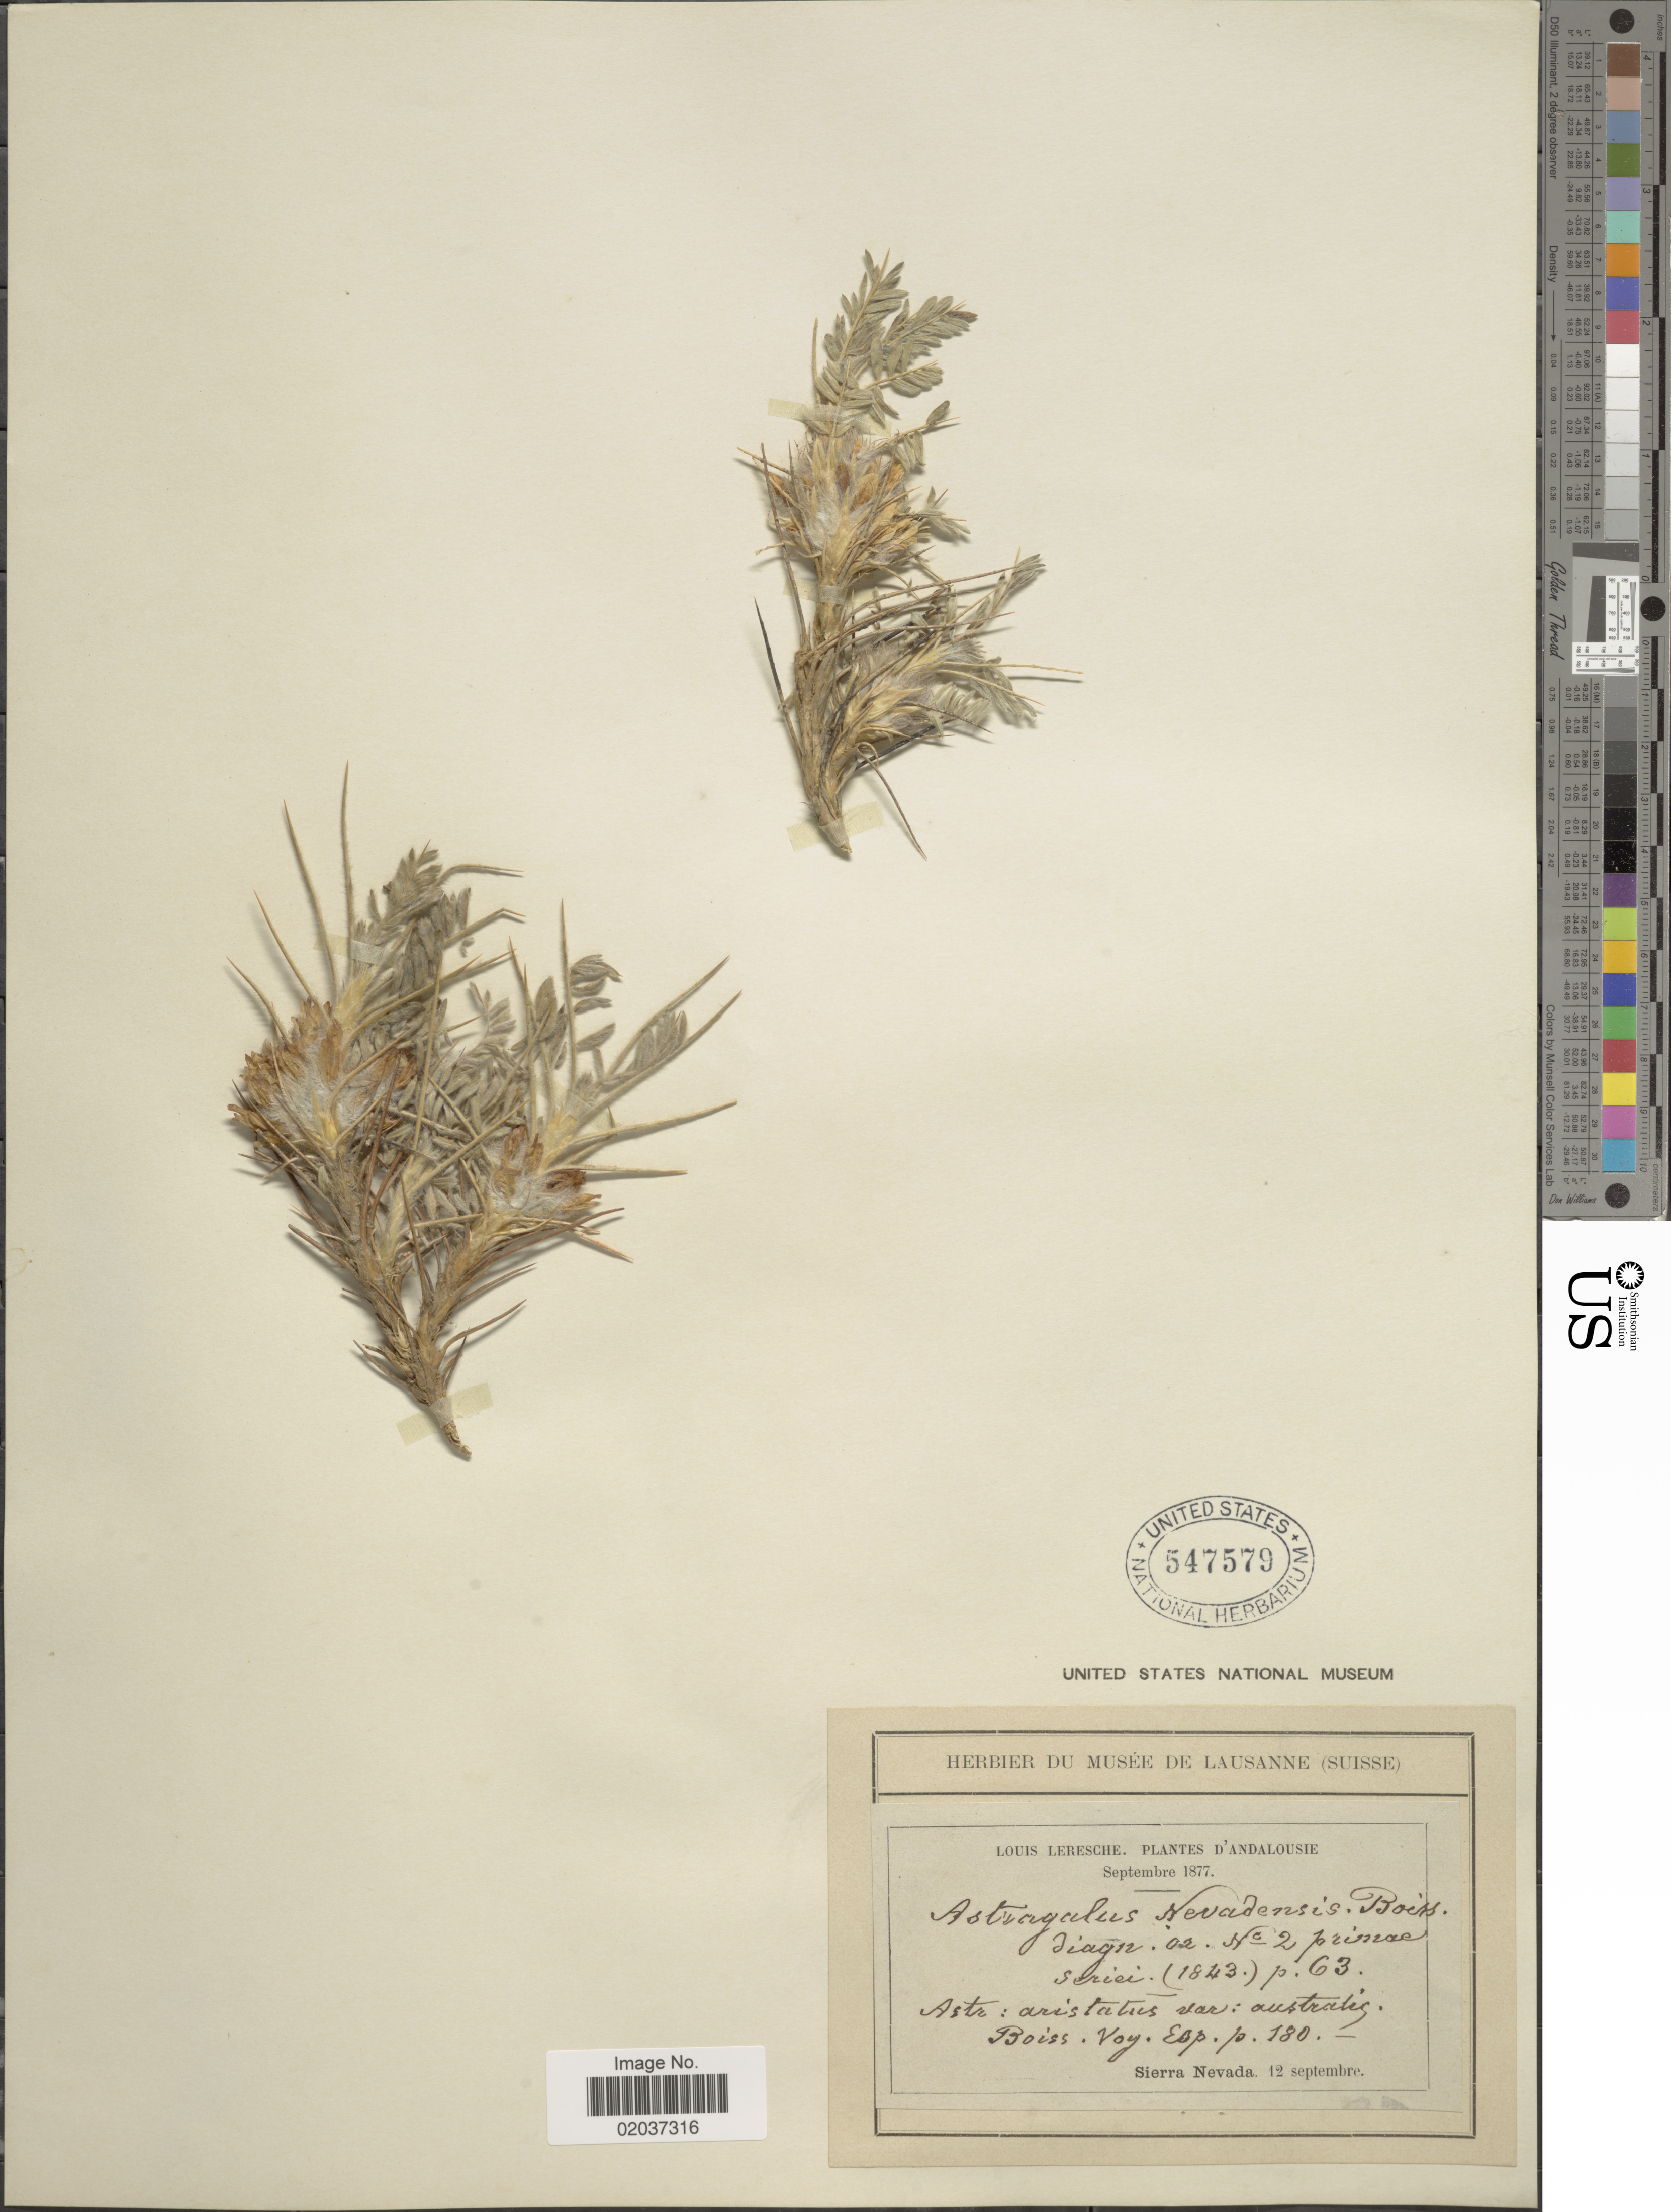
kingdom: Plantae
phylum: Tracheophyta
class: Magnoliopsida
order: Fabales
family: Fabaceae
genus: Astragalus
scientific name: Astragalus nevadensis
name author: Boiss.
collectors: L. Leresche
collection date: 1877-09-12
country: Spain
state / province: Andalucía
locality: D' Andalousie, Astr: aristatus var, austratic Boiss, Sierra Nevada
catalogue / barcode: US 547579